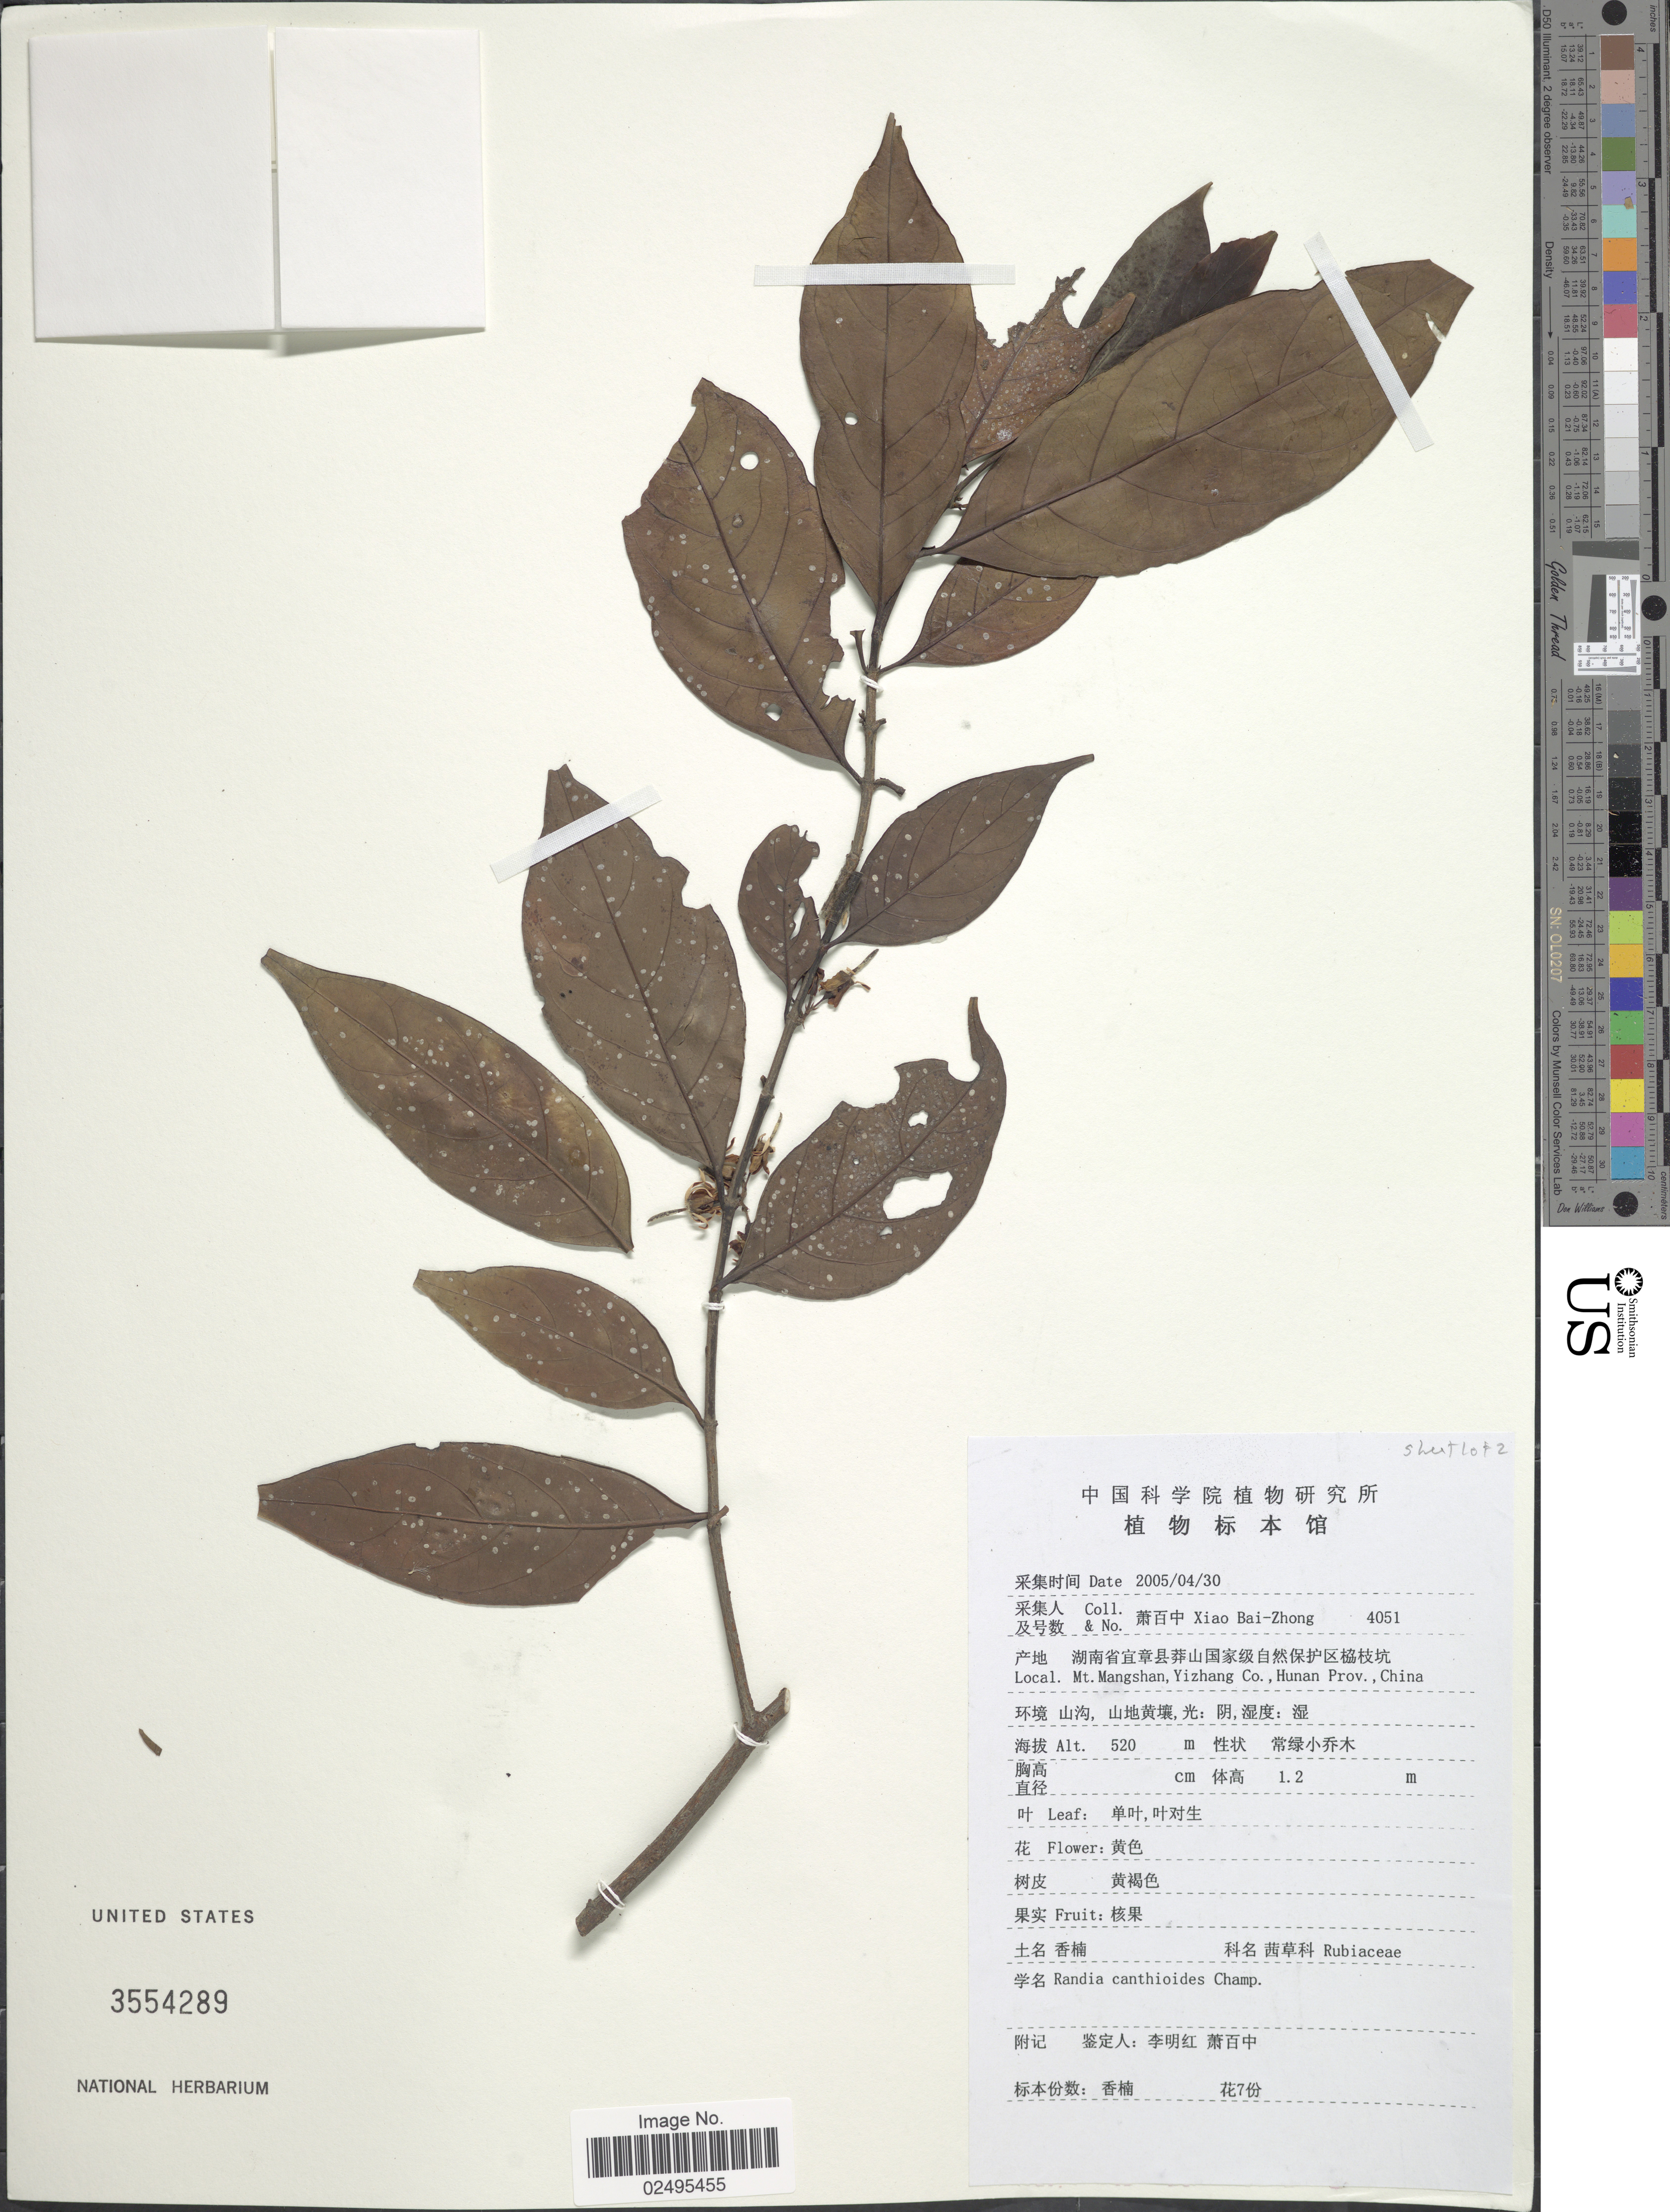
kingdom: Plantae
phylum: Tracheophyta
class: Magnoliopsida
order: Gentianales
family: Rubiaceae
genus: Aidia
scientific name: Aidia canthioides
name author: (Champ. ex Benth.) Masam.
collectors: B. Z. Xiao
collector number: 4051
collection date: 2005-04-30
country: China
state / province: Hunan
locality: Mt. Mangshan, Yizhang Co.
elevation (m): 520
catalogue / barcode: US 3554289